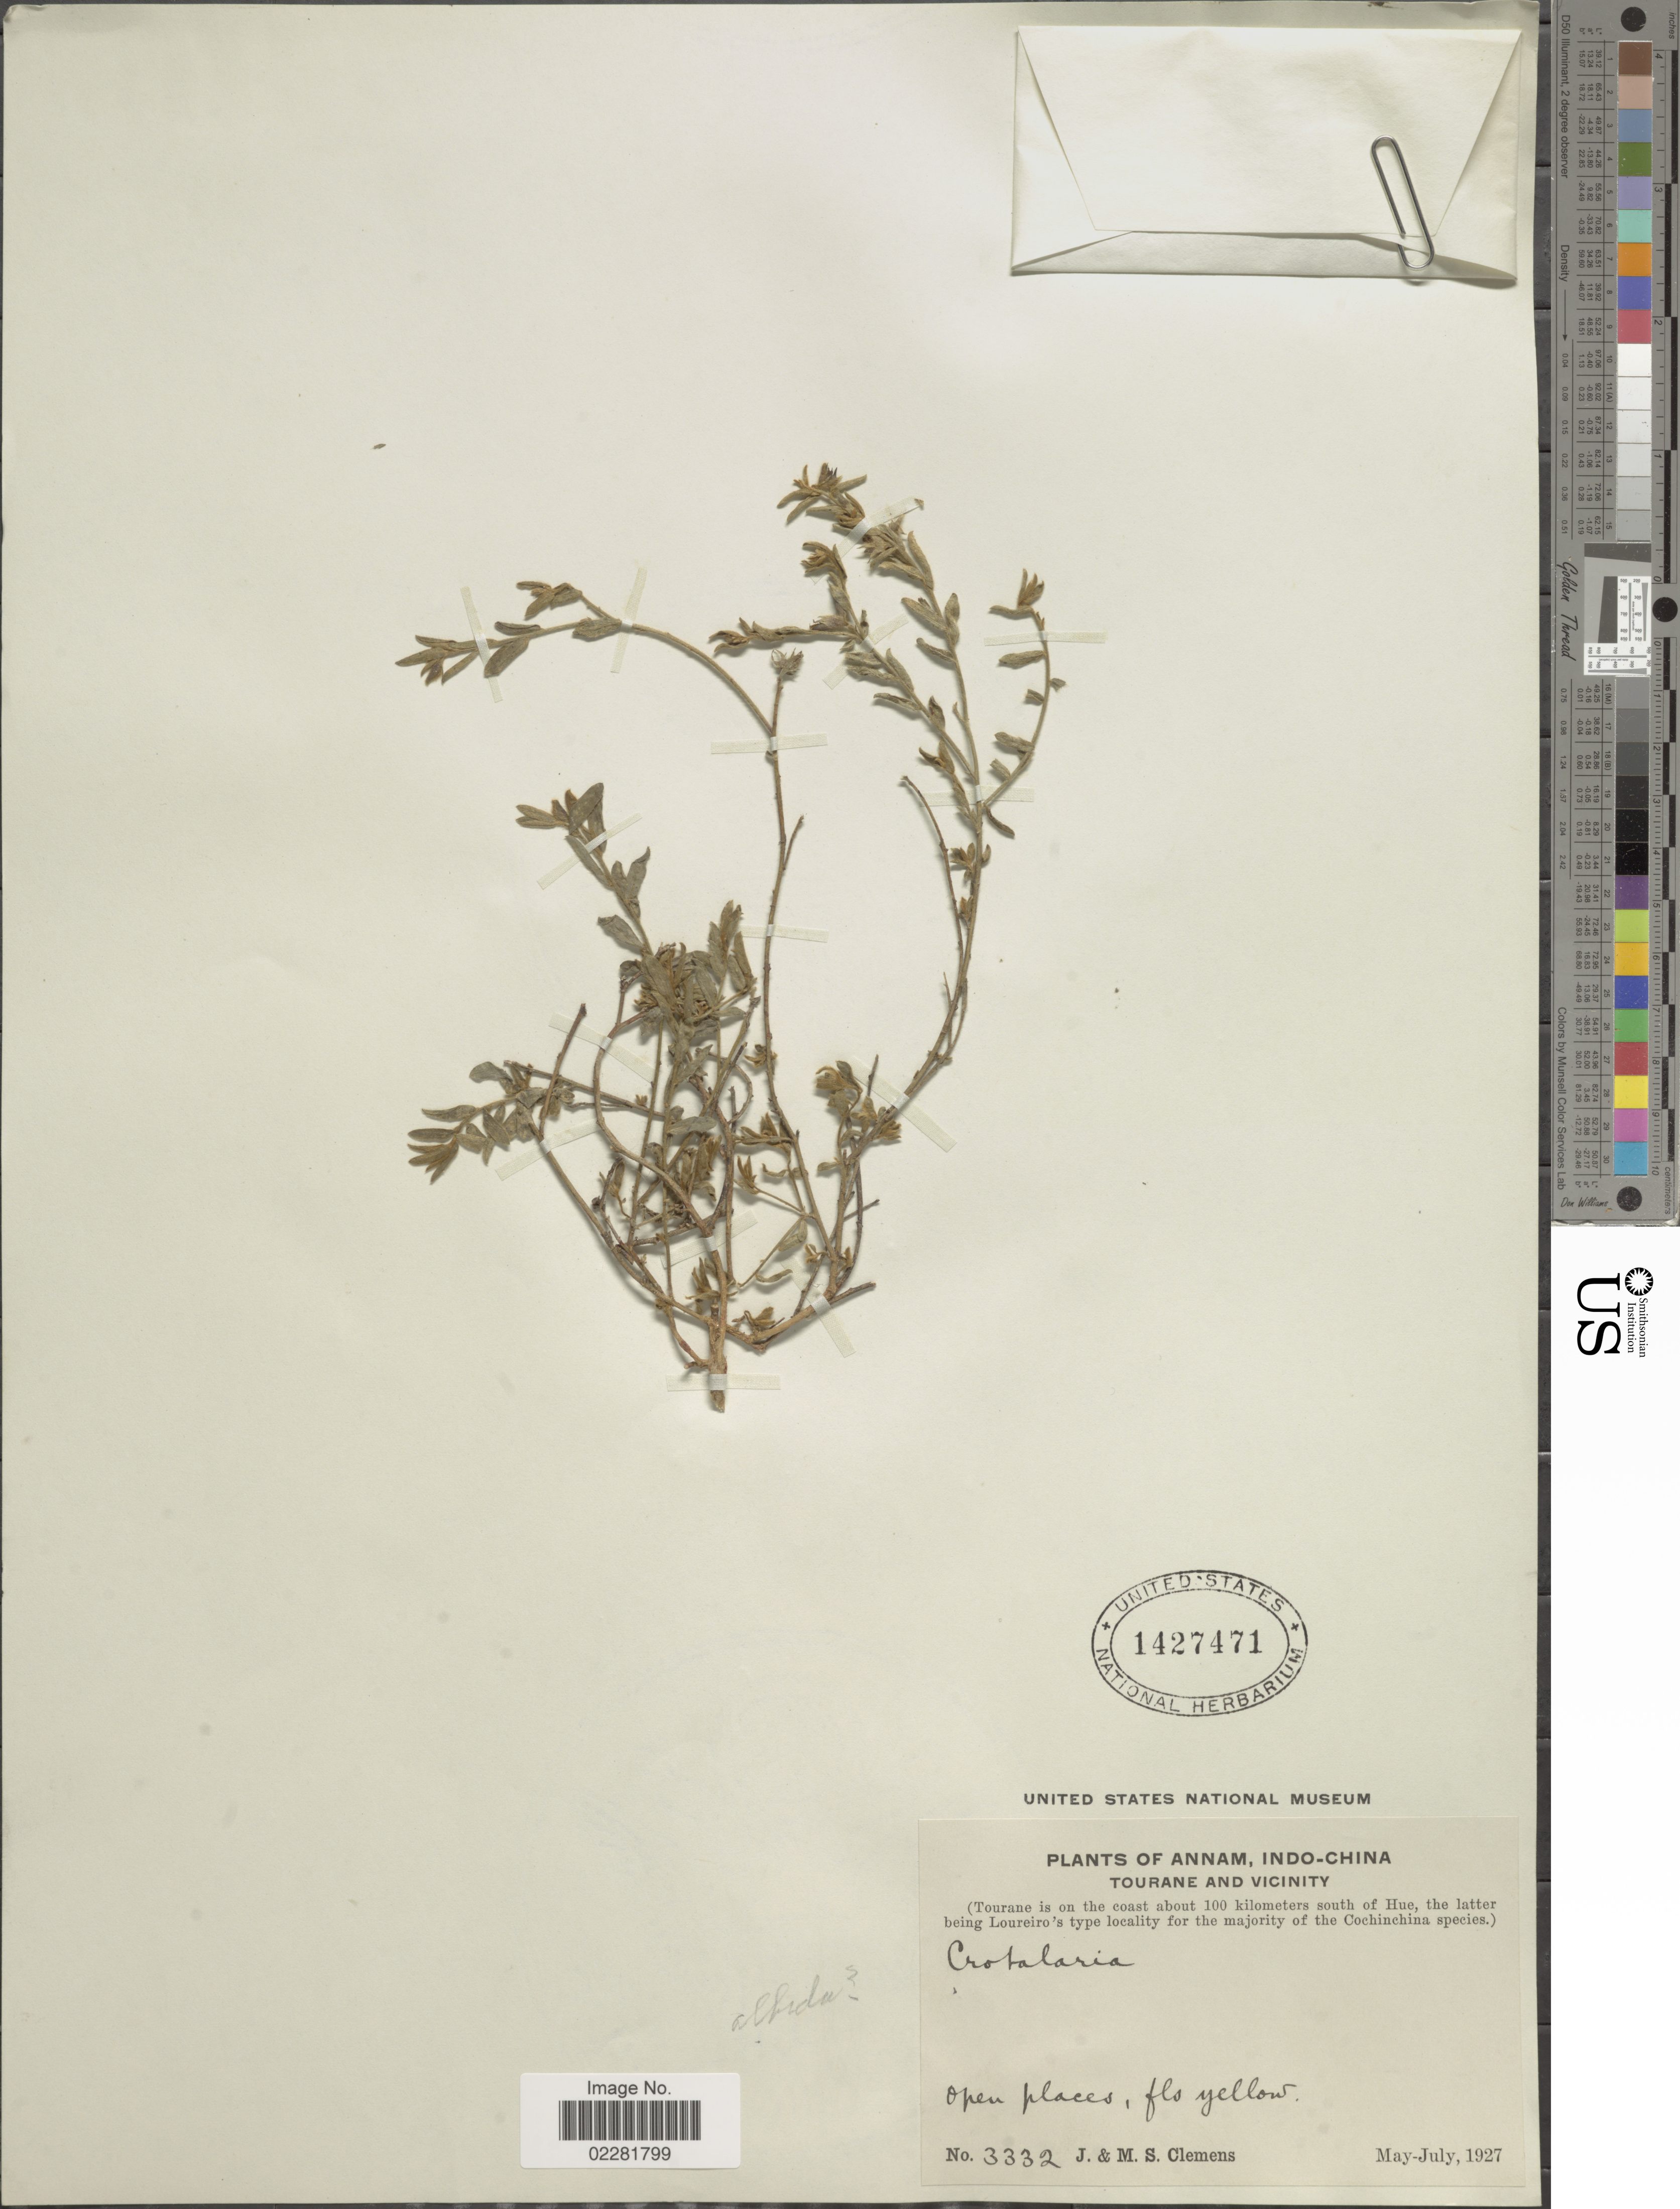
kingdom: Plantae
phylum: Tracheophyta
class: Magnoliopsida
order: Fabales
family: Fabaceae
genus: Crotalaria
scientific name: Crotalaria albida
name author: B. Heyne ex Roth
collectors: J. Clemens & M. S. Clemens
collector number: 3332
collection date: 1927-05/1927-07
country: Vietnam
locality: Annam, Indo-China, Tourane and Vicinity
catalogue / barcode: US 1427471